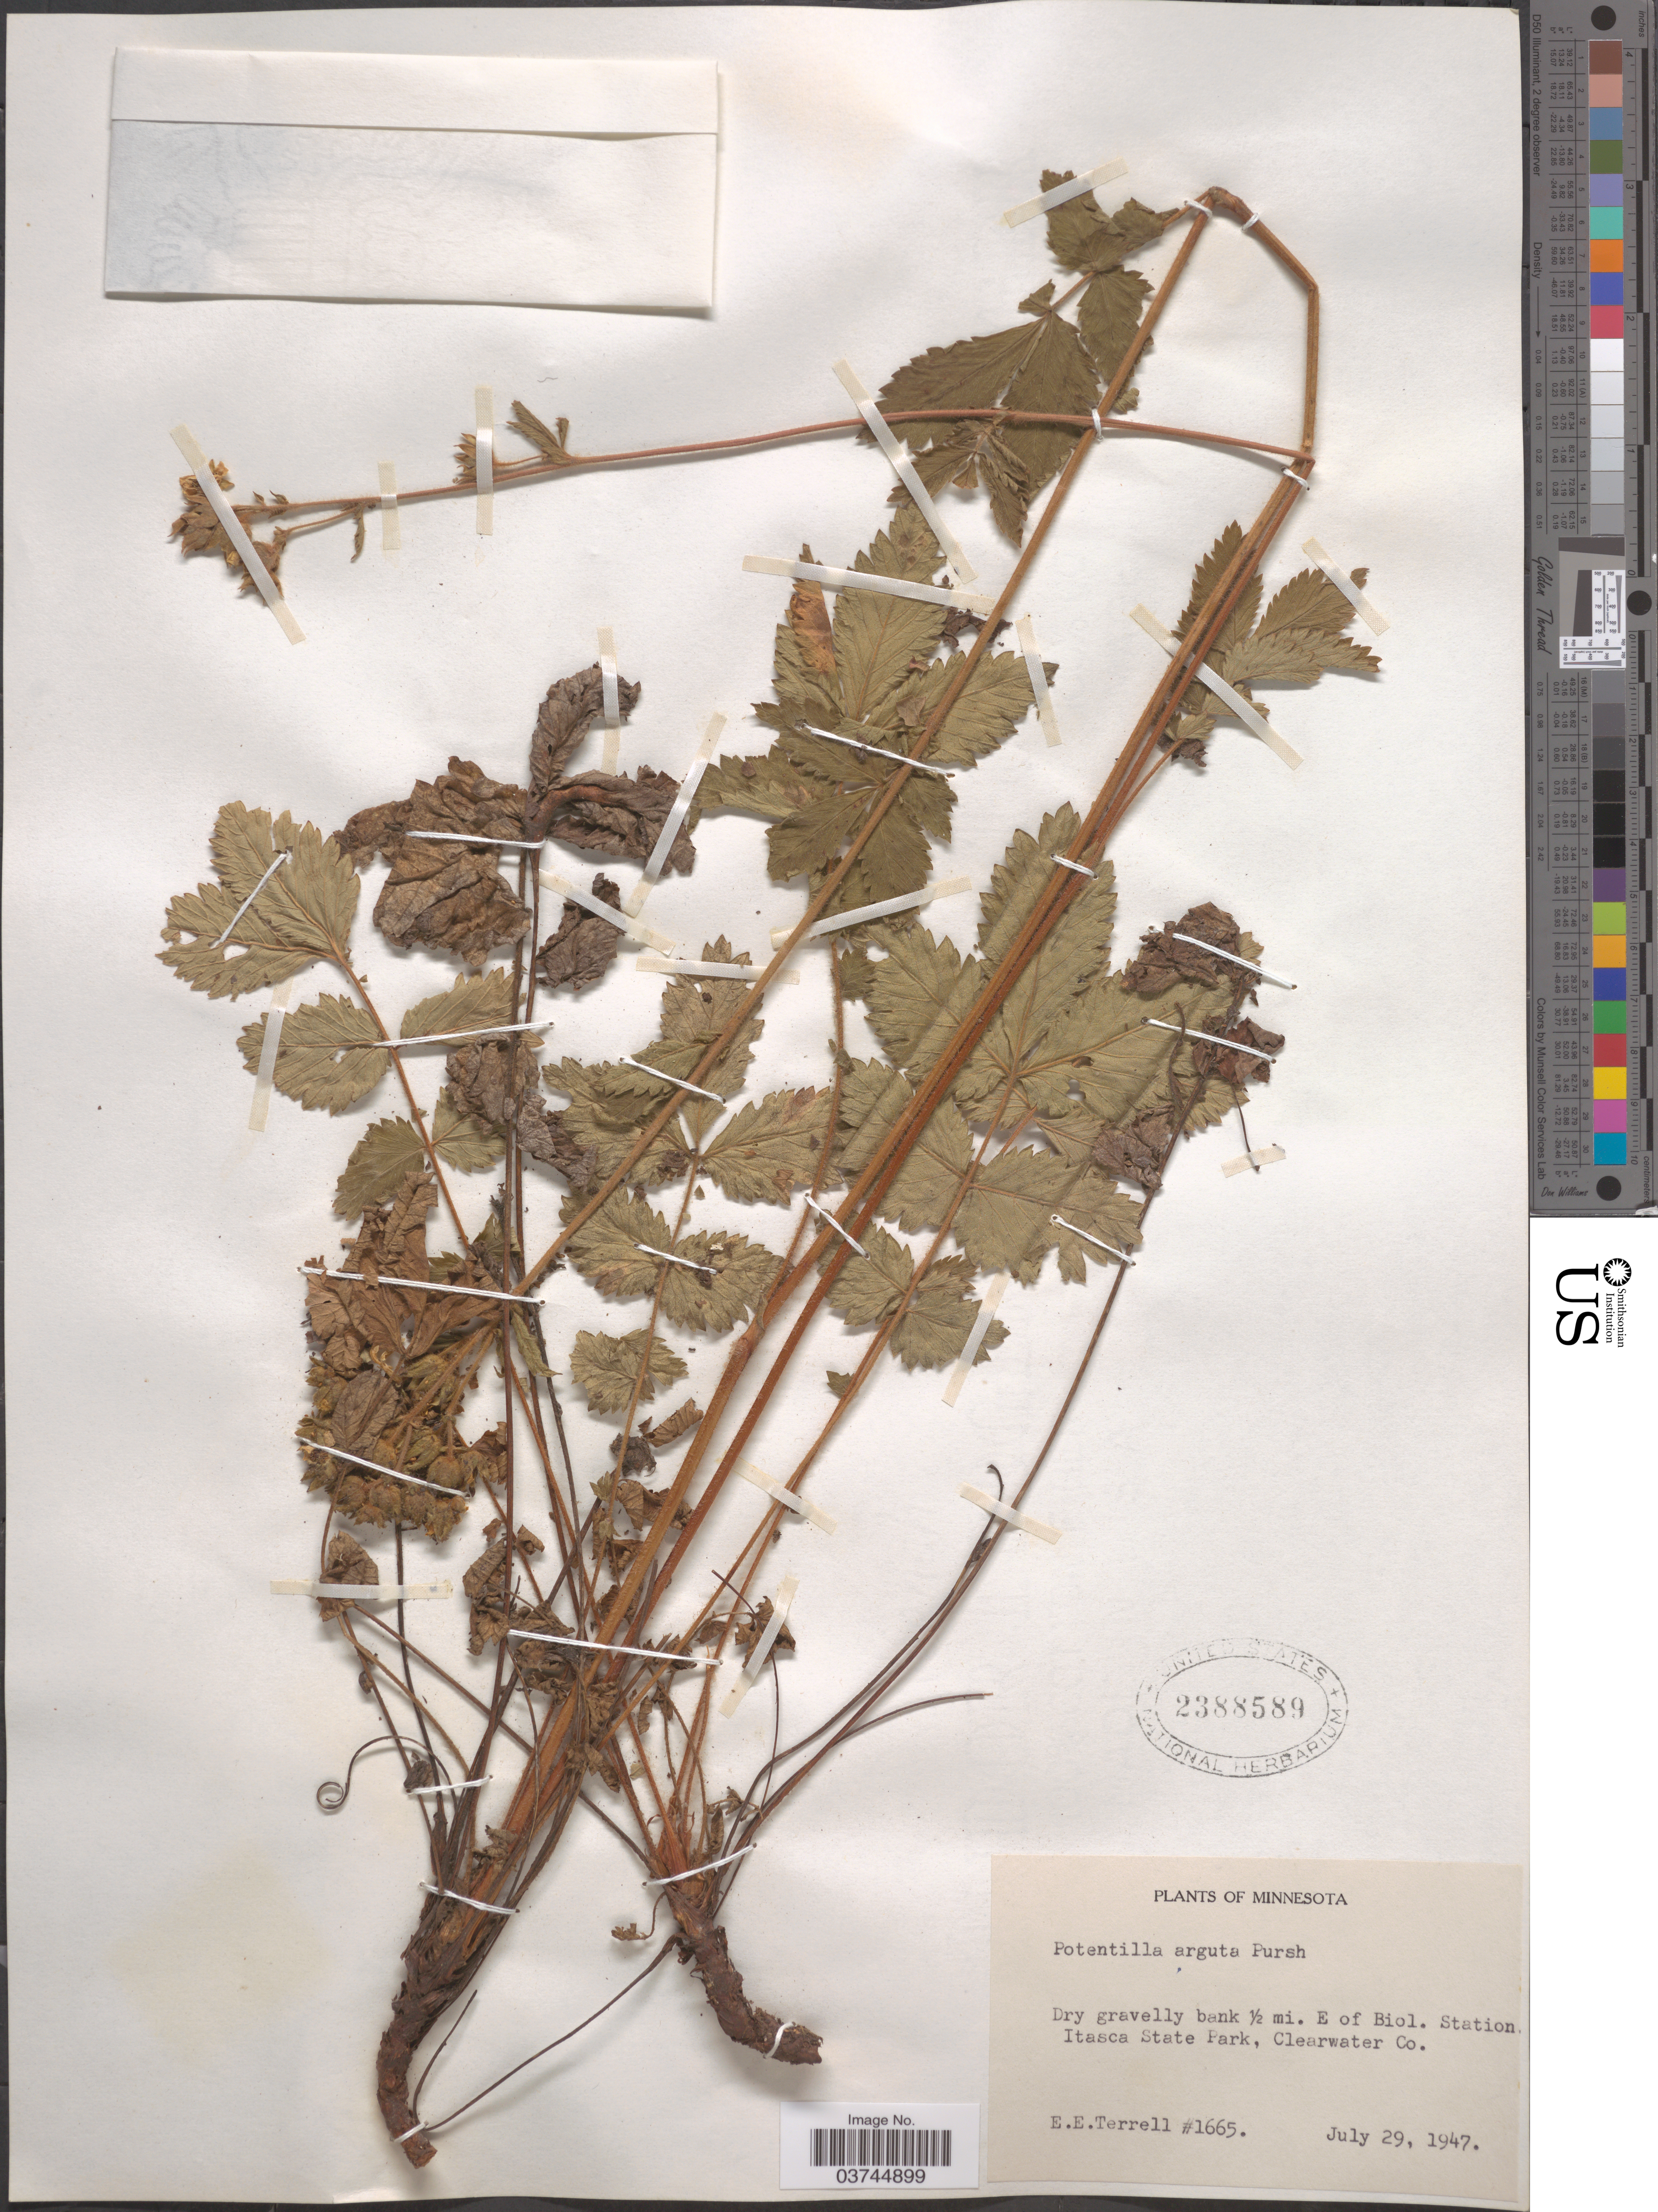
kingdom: Plantae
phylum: Tracheophyta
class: Magnoliopsida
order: Rosales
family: Rosaceae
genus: Drymocallis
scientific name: Drymocallis arguta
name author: (Pursh) Rydb.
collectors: E. E. Terrell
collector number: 1665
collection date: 1947-07-29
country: United States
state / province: Minnesota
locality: Dry gravelly bank ½ mi. E of Biol. Station. Itasca State Park, Clearwater Co.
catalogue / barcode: US 2388589